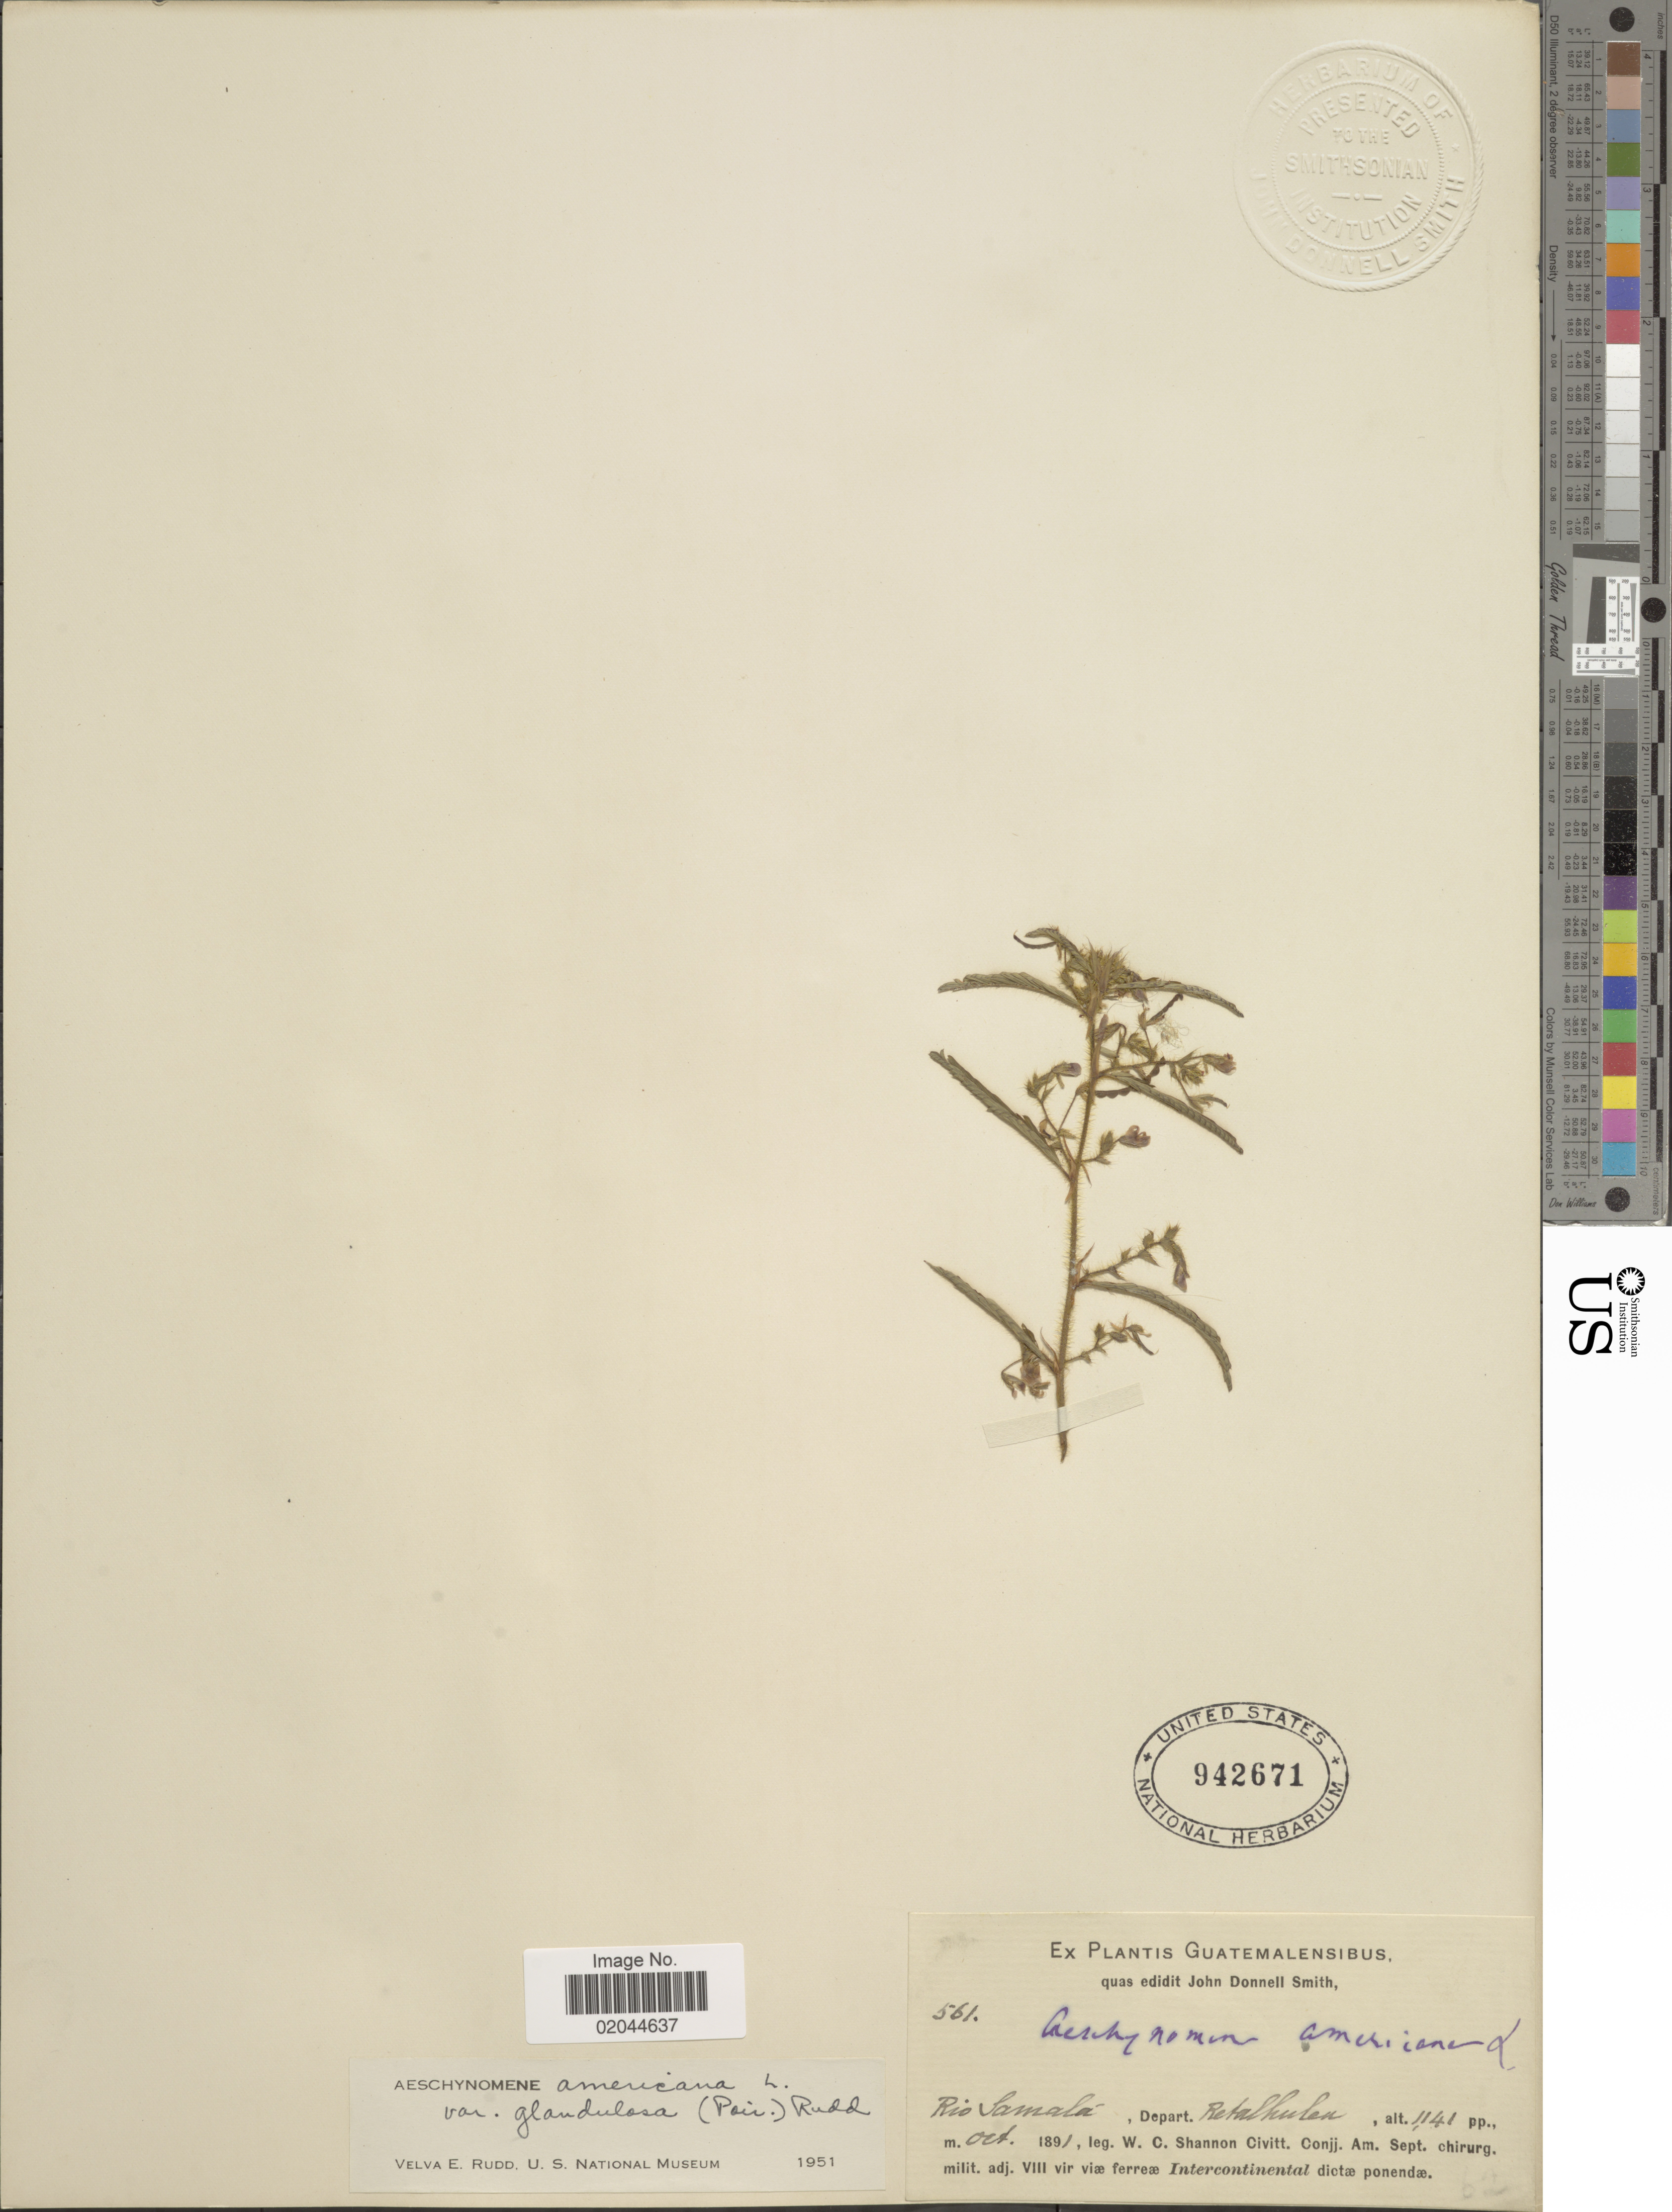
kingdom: Plantae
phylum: Tracheophyta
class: Magnoliopsida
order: Fabales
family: Fabaceae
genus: Aeschynomene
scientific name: Aeschynomene americana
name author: L.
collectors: W. C. Shannon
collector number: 561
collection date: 1891-10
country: Guatemala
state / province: Retalhuleu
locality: Rio Samala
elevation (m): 348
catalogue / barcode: US 942671